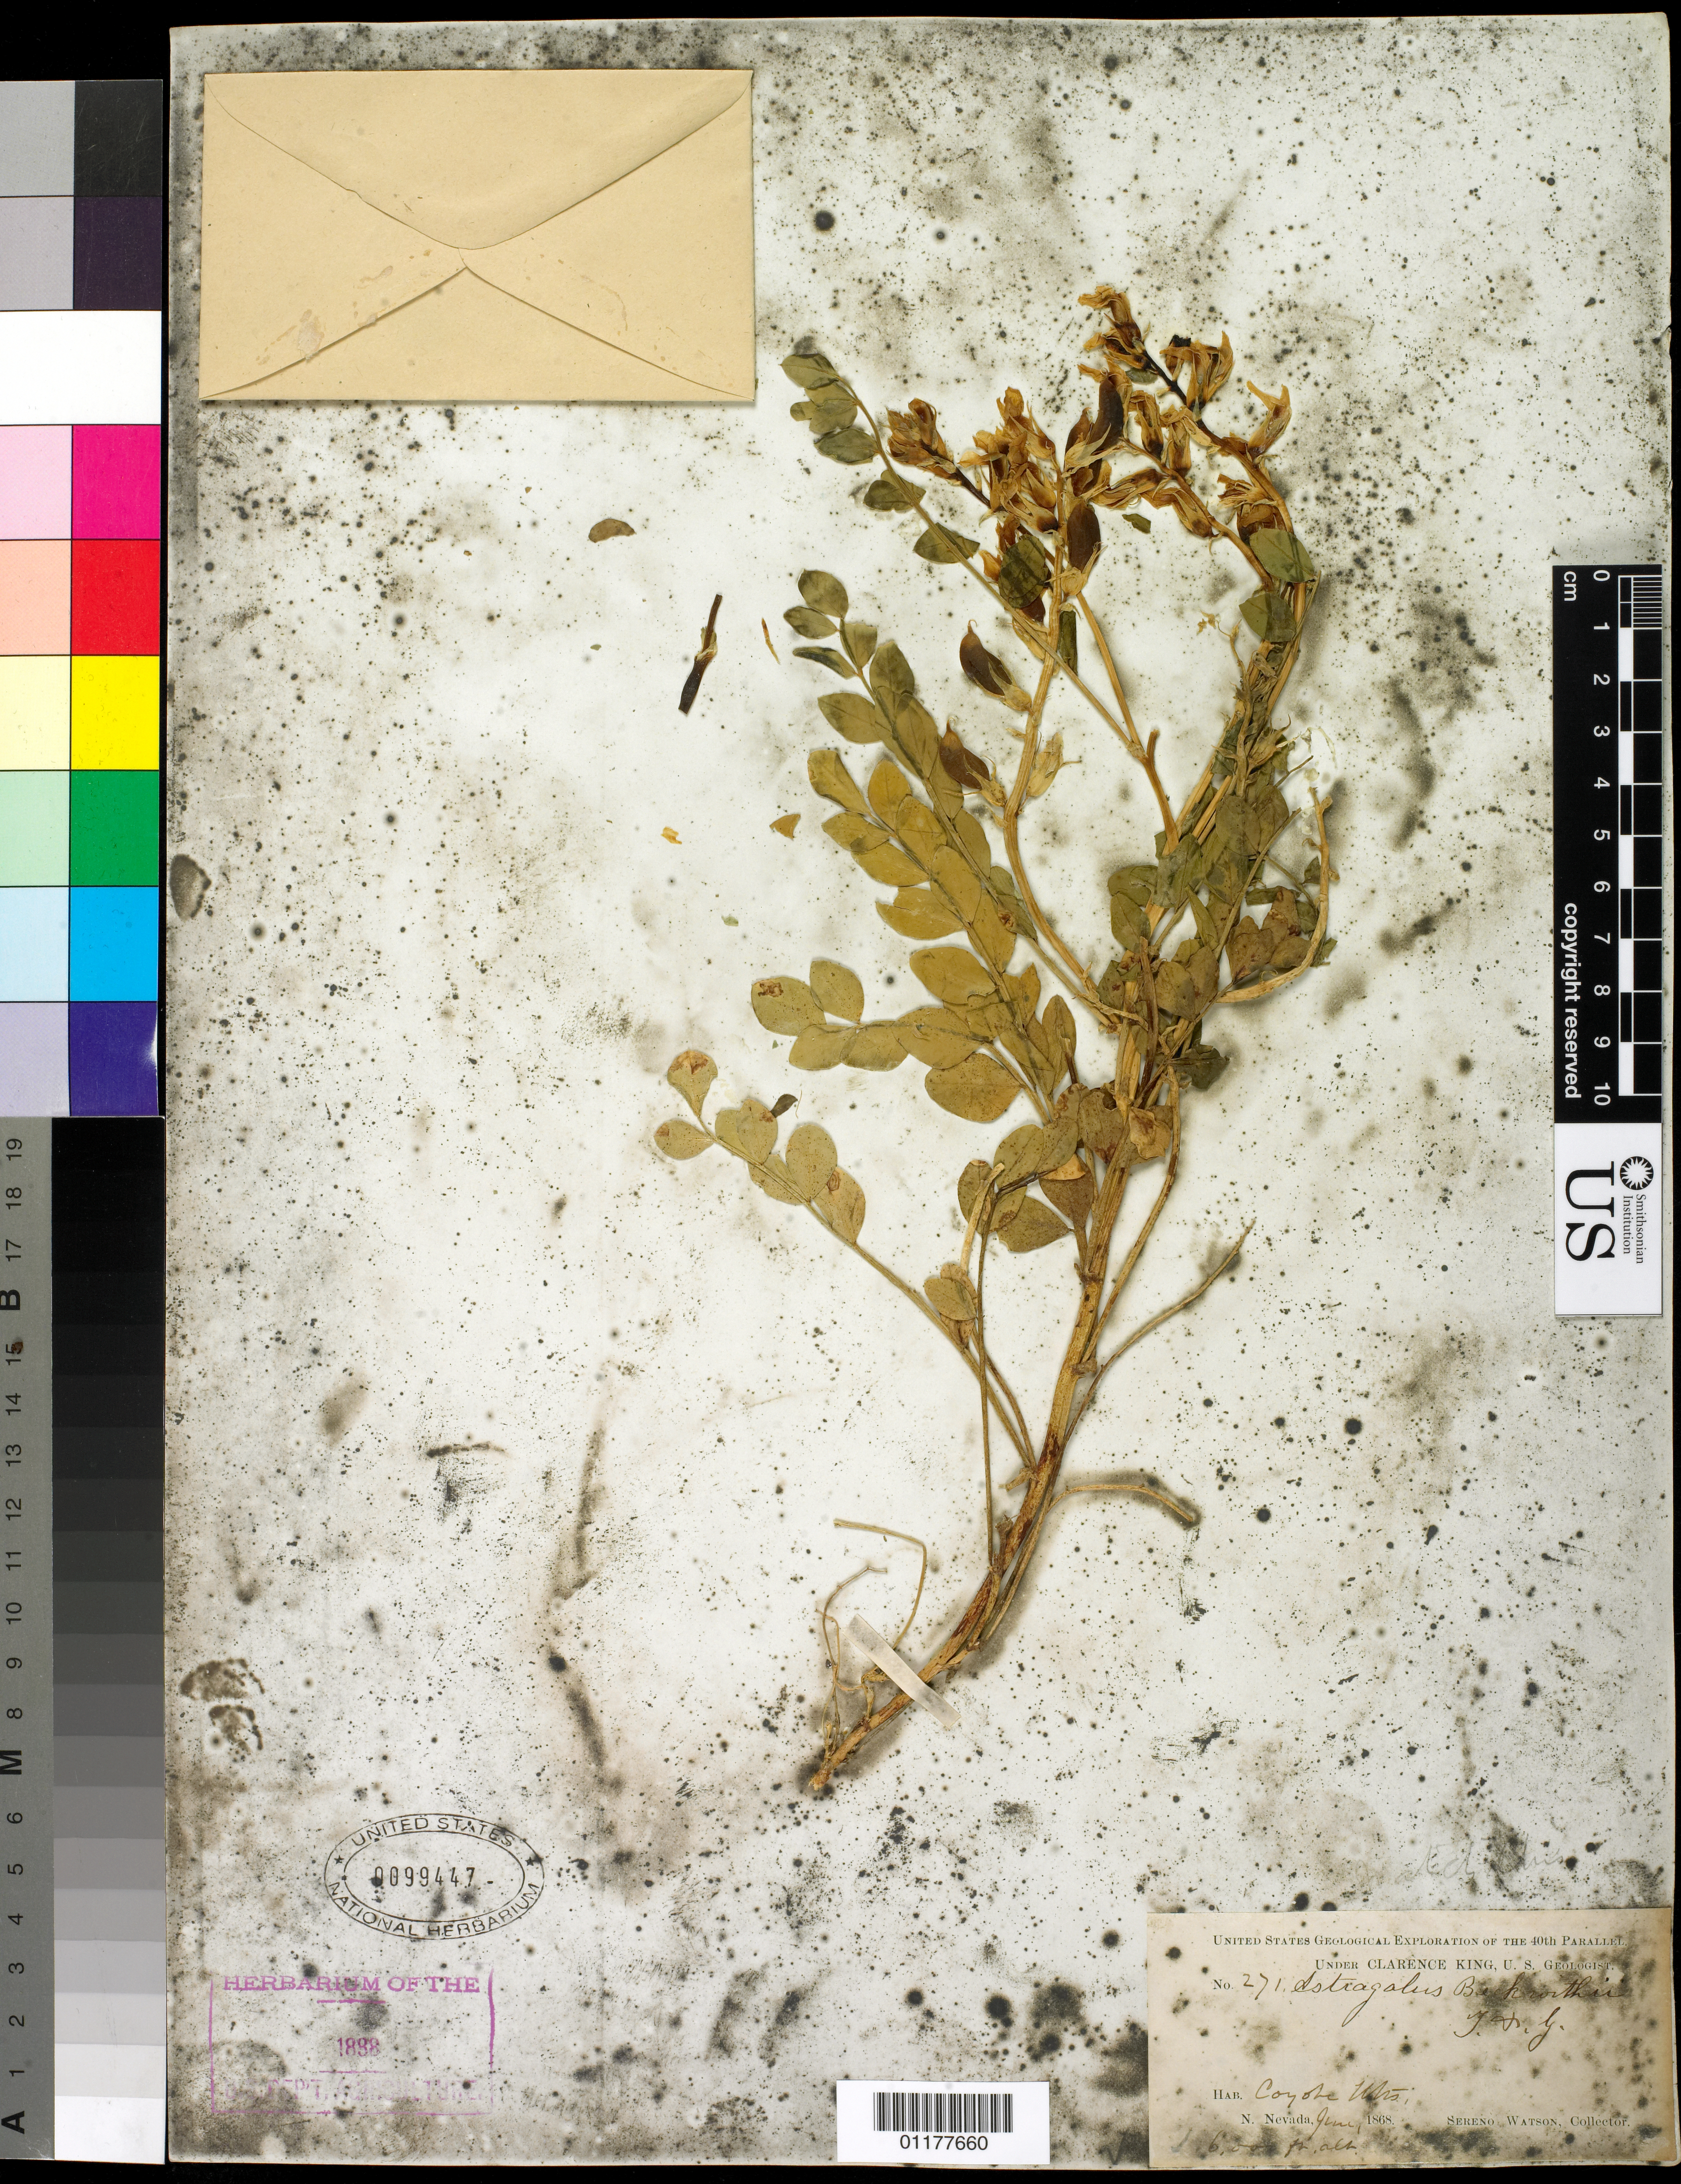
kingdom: Plantae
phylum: Tracheophyta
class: Magnoliopsida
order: Fabales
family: Fabaceae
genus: Astragalus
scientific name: Astragalus beckwithii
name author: Torr. & A. Gray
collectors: S. Watson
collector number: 271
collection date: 1868-06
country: United States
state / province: Nevada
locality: Coyote Mts., N. Nevada.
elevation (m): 1829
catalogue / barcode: US 99447